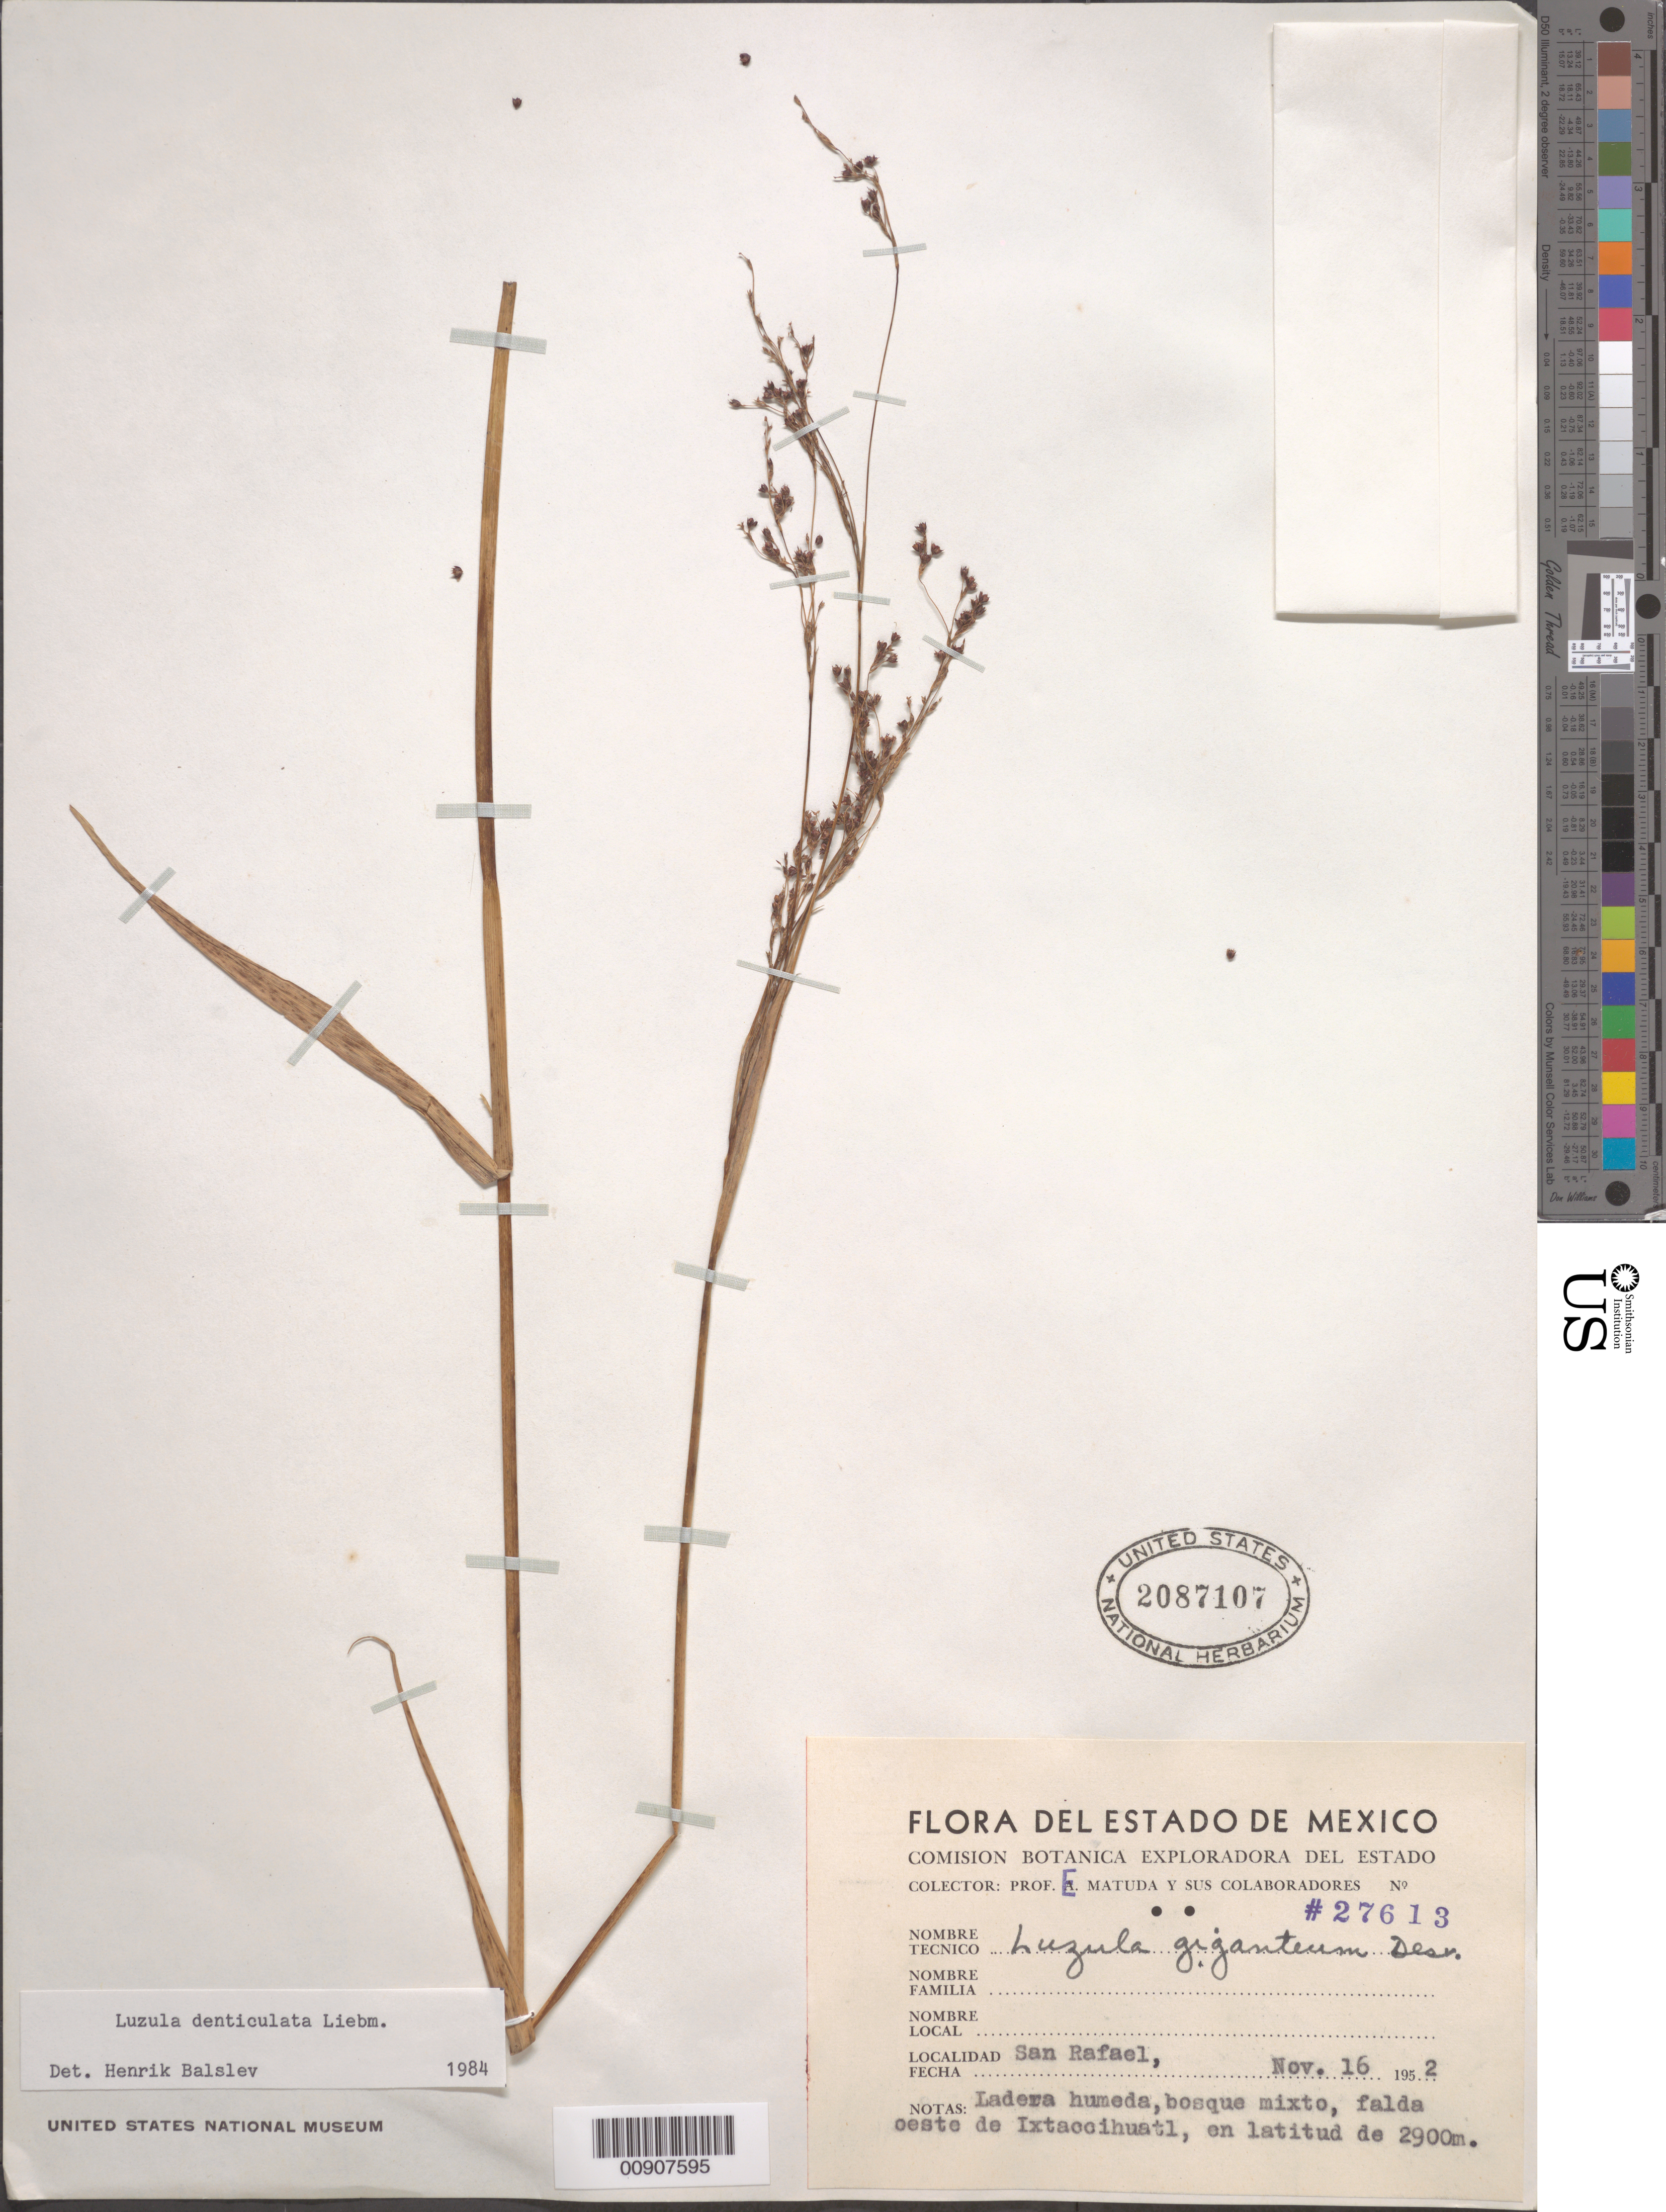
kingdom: Plantae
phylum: Tracheophyta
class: Liliopsida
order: Poales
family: Juncaceae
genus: Luzula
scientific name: Luzula denticulata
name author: Liebm.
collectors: E. Matuda & et al.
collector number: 27613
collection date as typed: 16 Nov 1952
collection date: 1952-11-16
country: Mexico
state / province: México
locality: Estado de México: Sa Rafael: Falda oeste de Ixtaccihuatl.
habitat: Ladera húmeda, bosque mixto.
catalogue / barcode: US 2087107